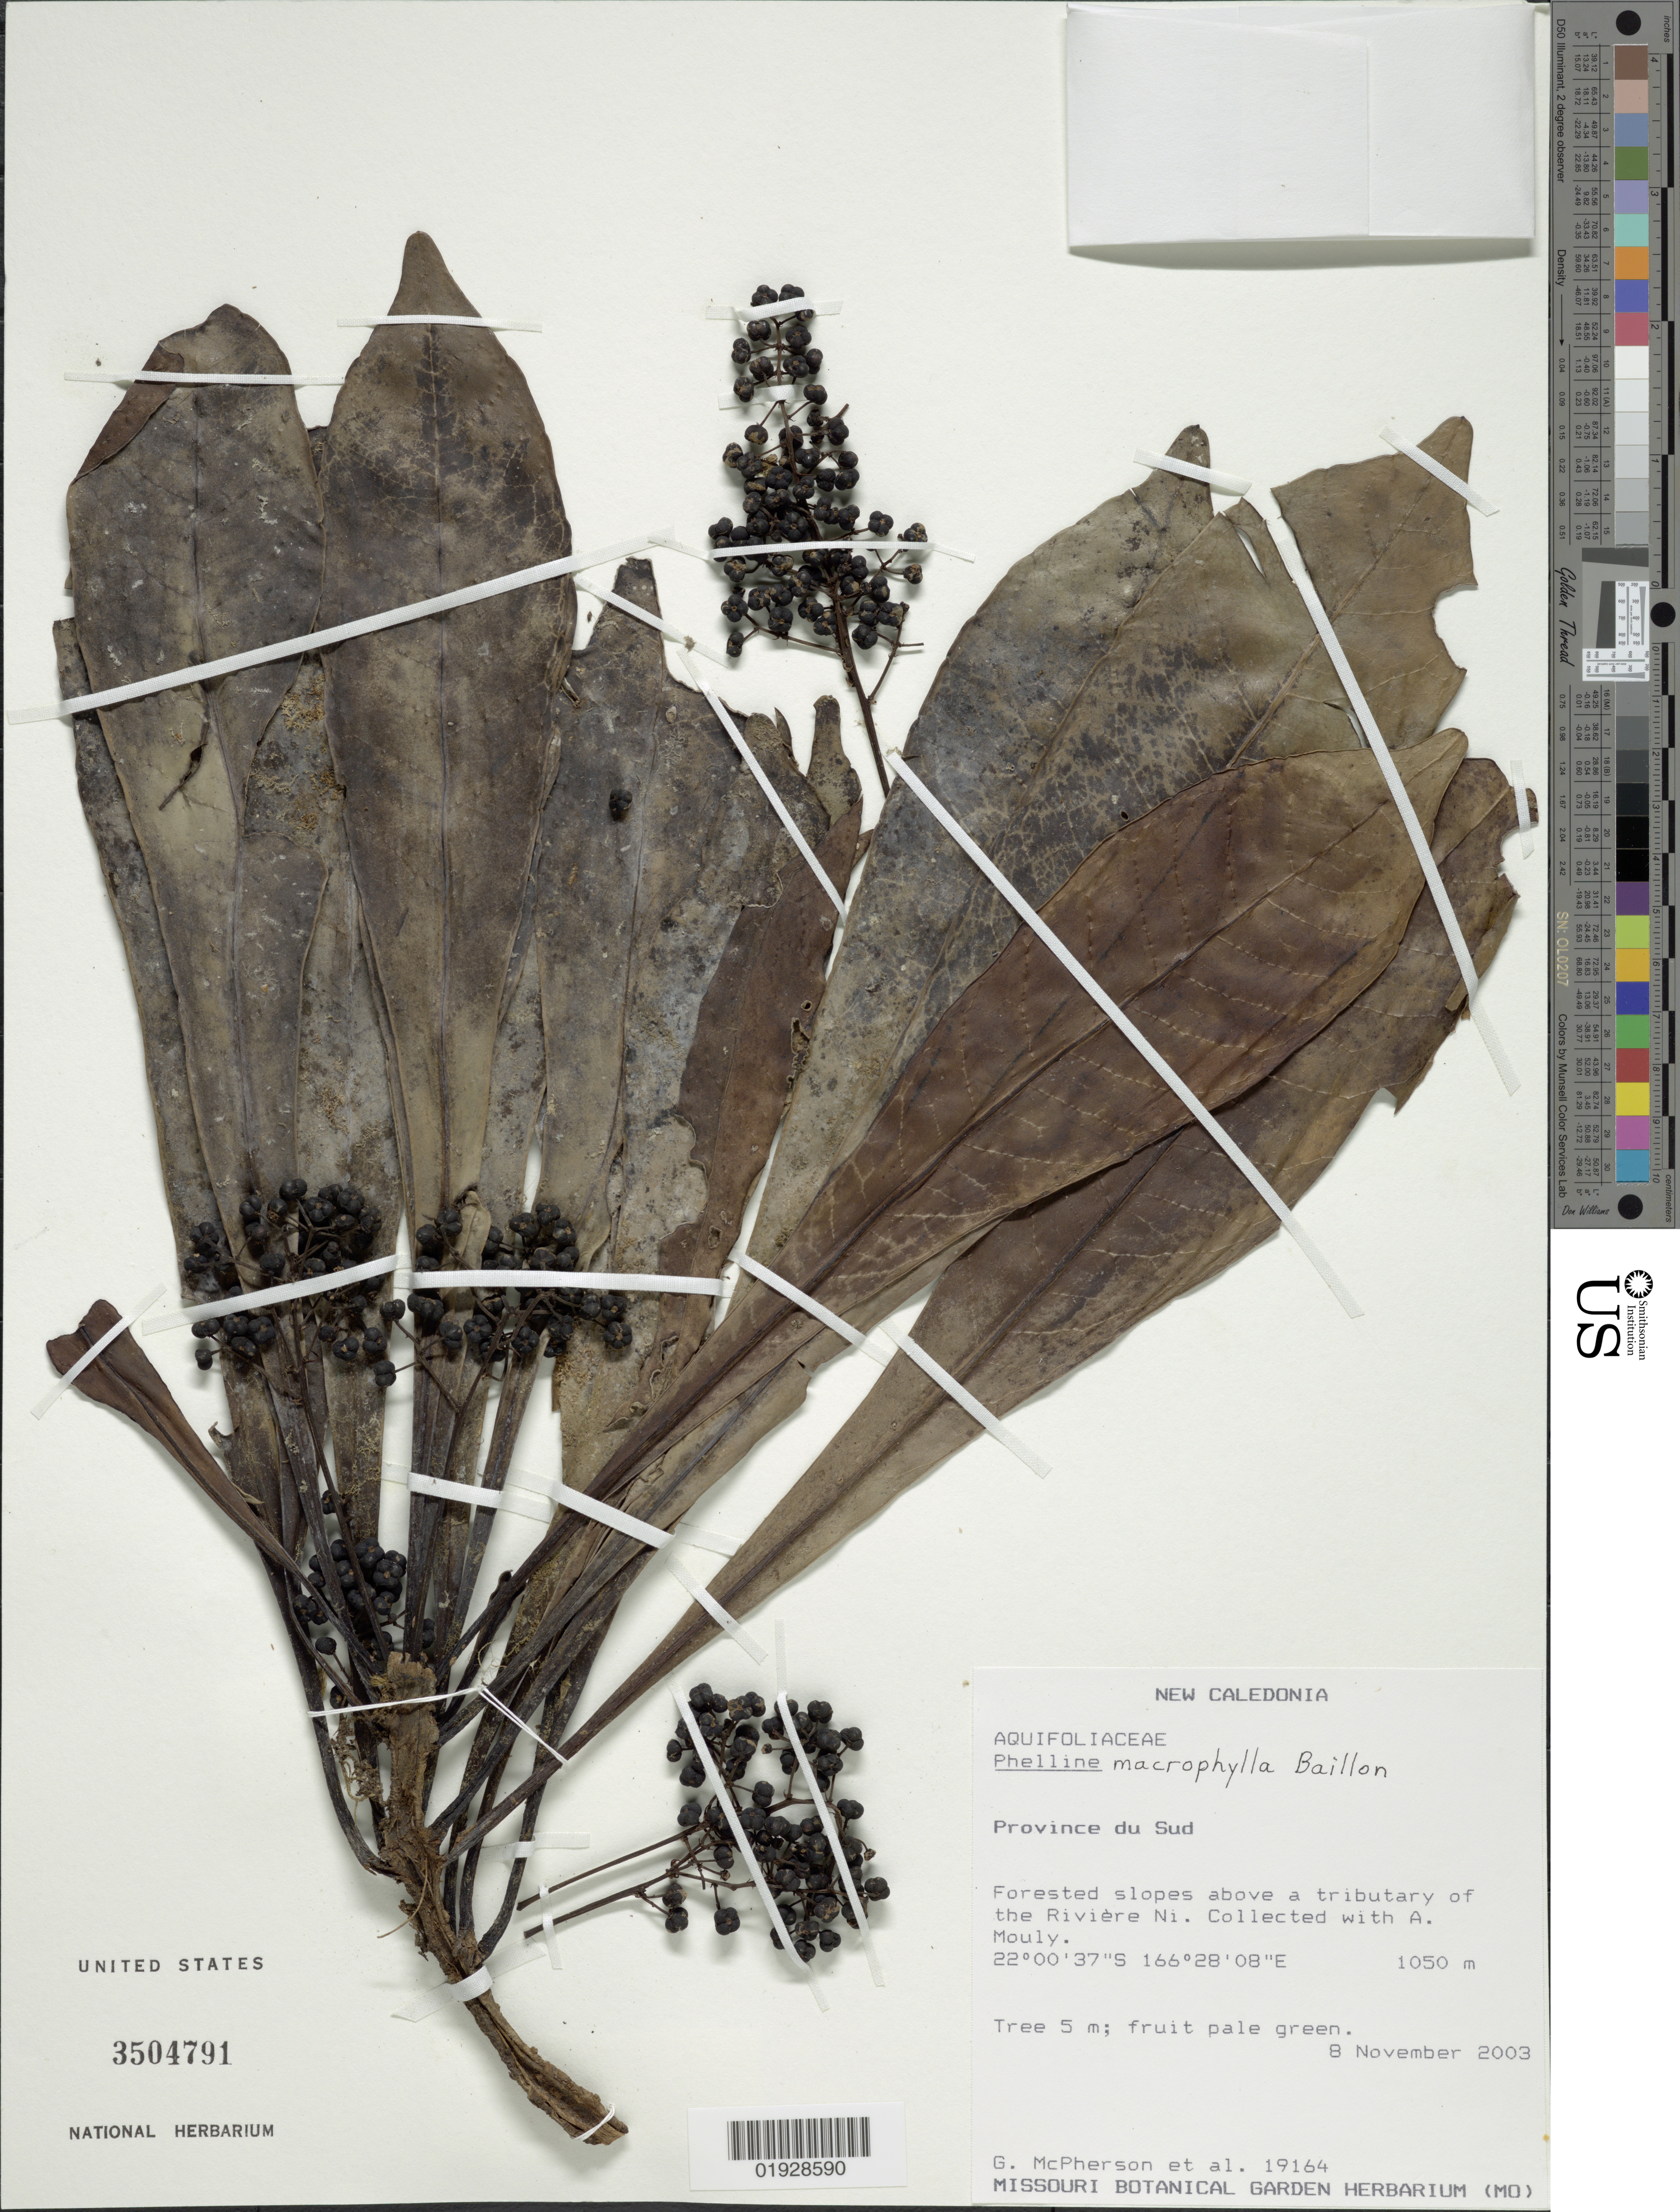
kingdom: Plantae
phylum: Tracheophyta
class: Magnoliopsida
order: Asterales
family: Phellinaceae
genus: Phelline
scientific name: Phelline macrophylla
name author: Baill.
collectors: G. McPherson & A. Mouly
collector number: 19164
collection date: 2003-11-08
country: New Caledonia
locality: Province du Sud. Forested slopes above a tributary of the Rivière Ni.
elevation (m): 1050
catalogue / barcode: US 3504791